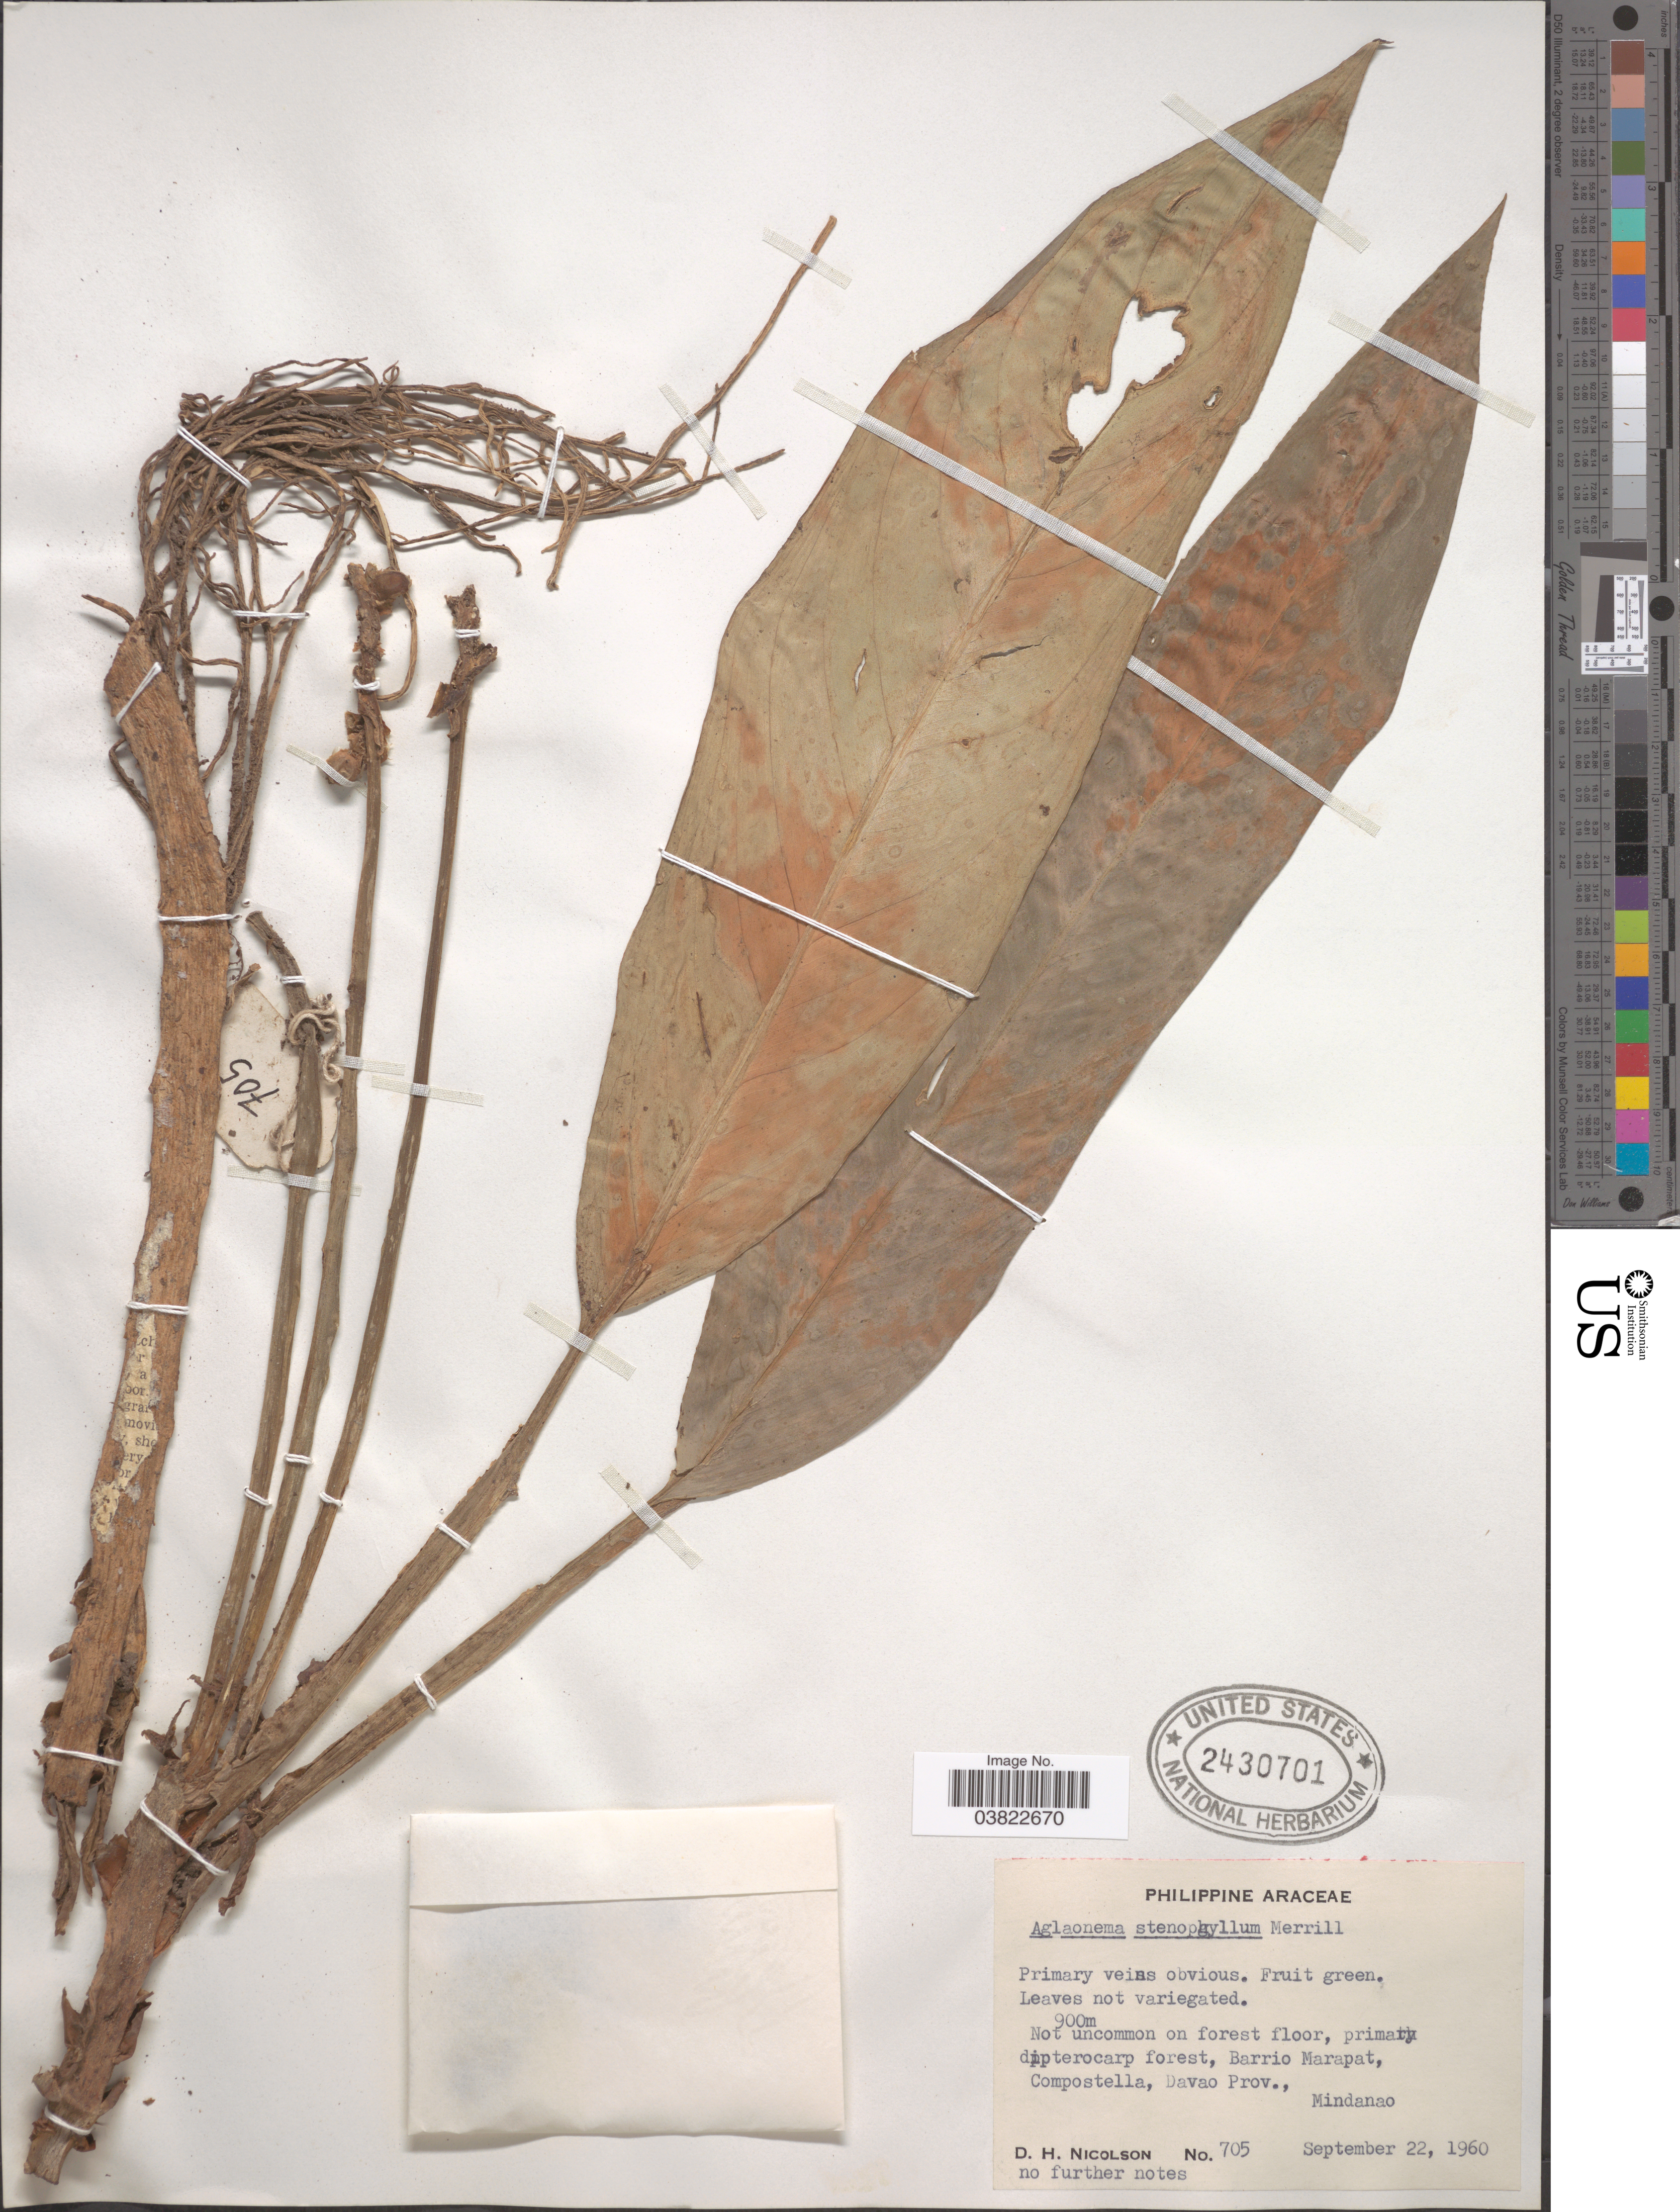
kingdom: Plantae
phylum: Tracheophyta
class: Liliopsida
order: Alismatales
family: Araceae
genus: Aglaonema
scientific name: Aglaonema stenophyllum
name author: Merr.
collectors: D. H. Nicolson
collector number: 705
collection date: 1960-09-22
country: Philippines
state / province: Davao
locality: Barrio Marapat, Compostella, Mindanao.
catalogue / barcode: US 2430701